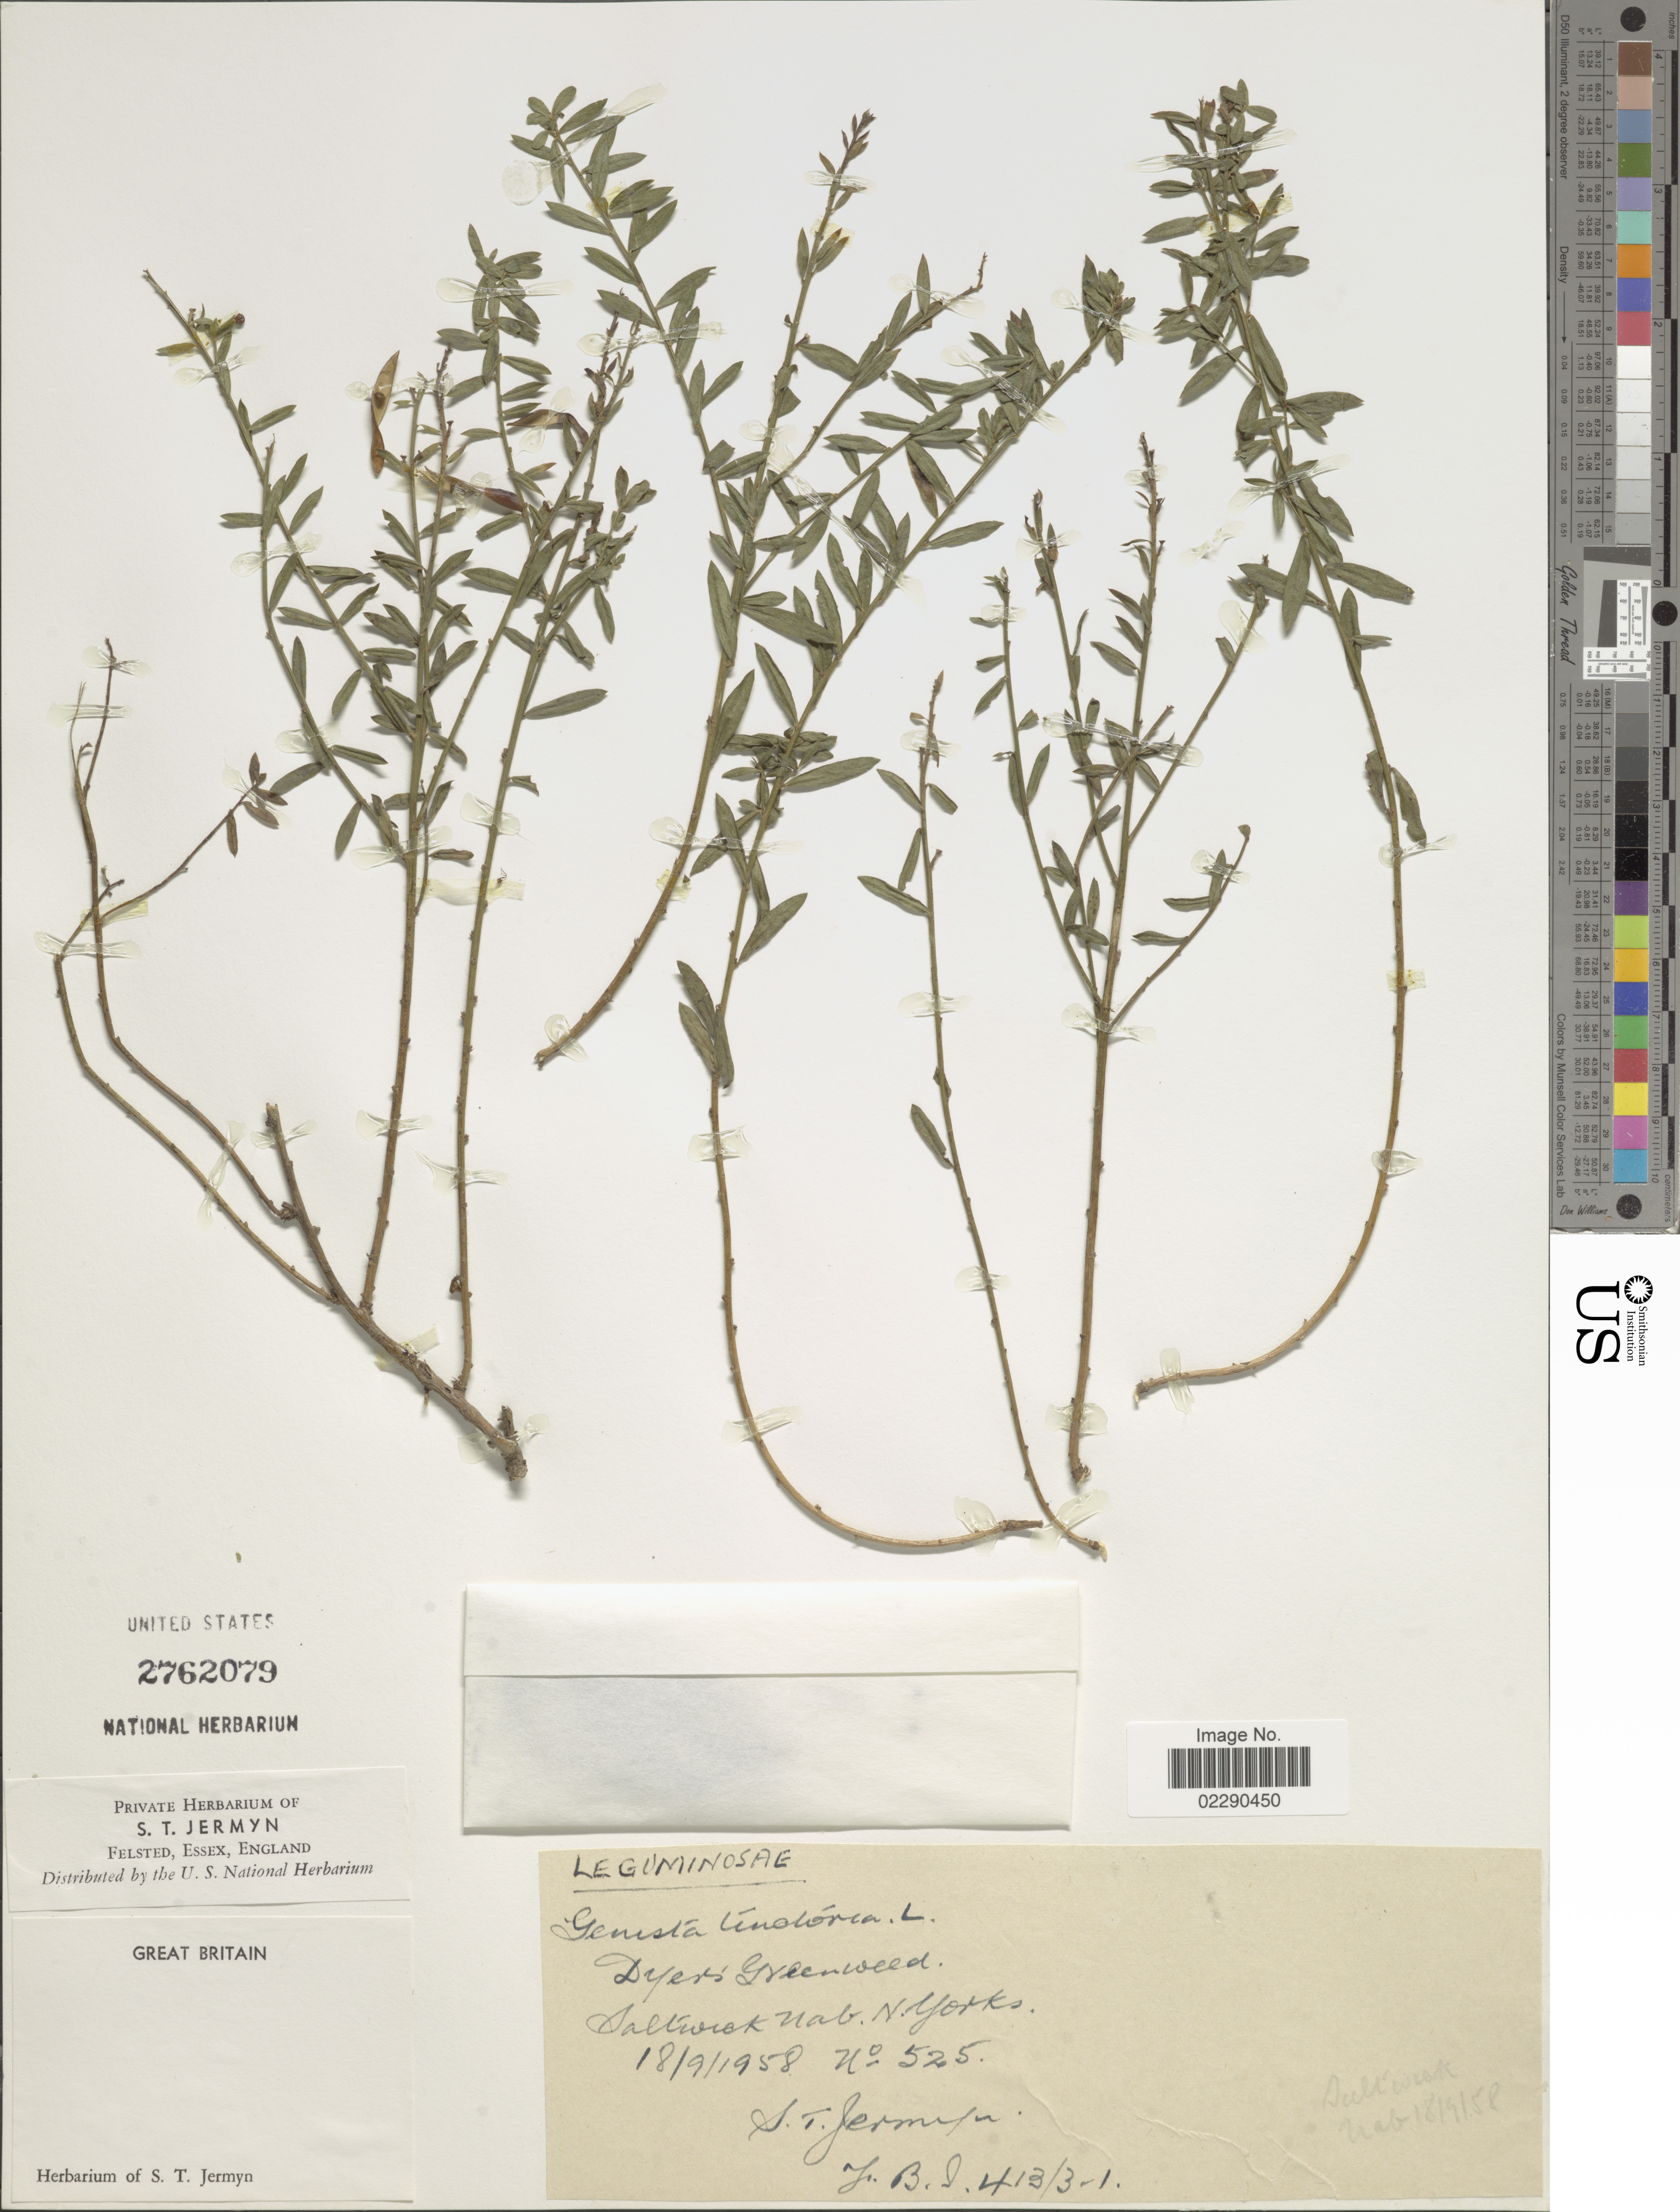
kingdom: Plantae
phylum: Tracheophyta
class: Magnoliopsida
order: Fabales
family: Fabaceae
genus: Genista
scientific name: Genista tinctoria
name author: L.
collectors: S. Jermyn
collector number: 525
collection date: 1958-09-18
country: United Kingdom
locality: Great Britain, Saltwick nab. N. Yorks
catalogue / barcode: US 2762079